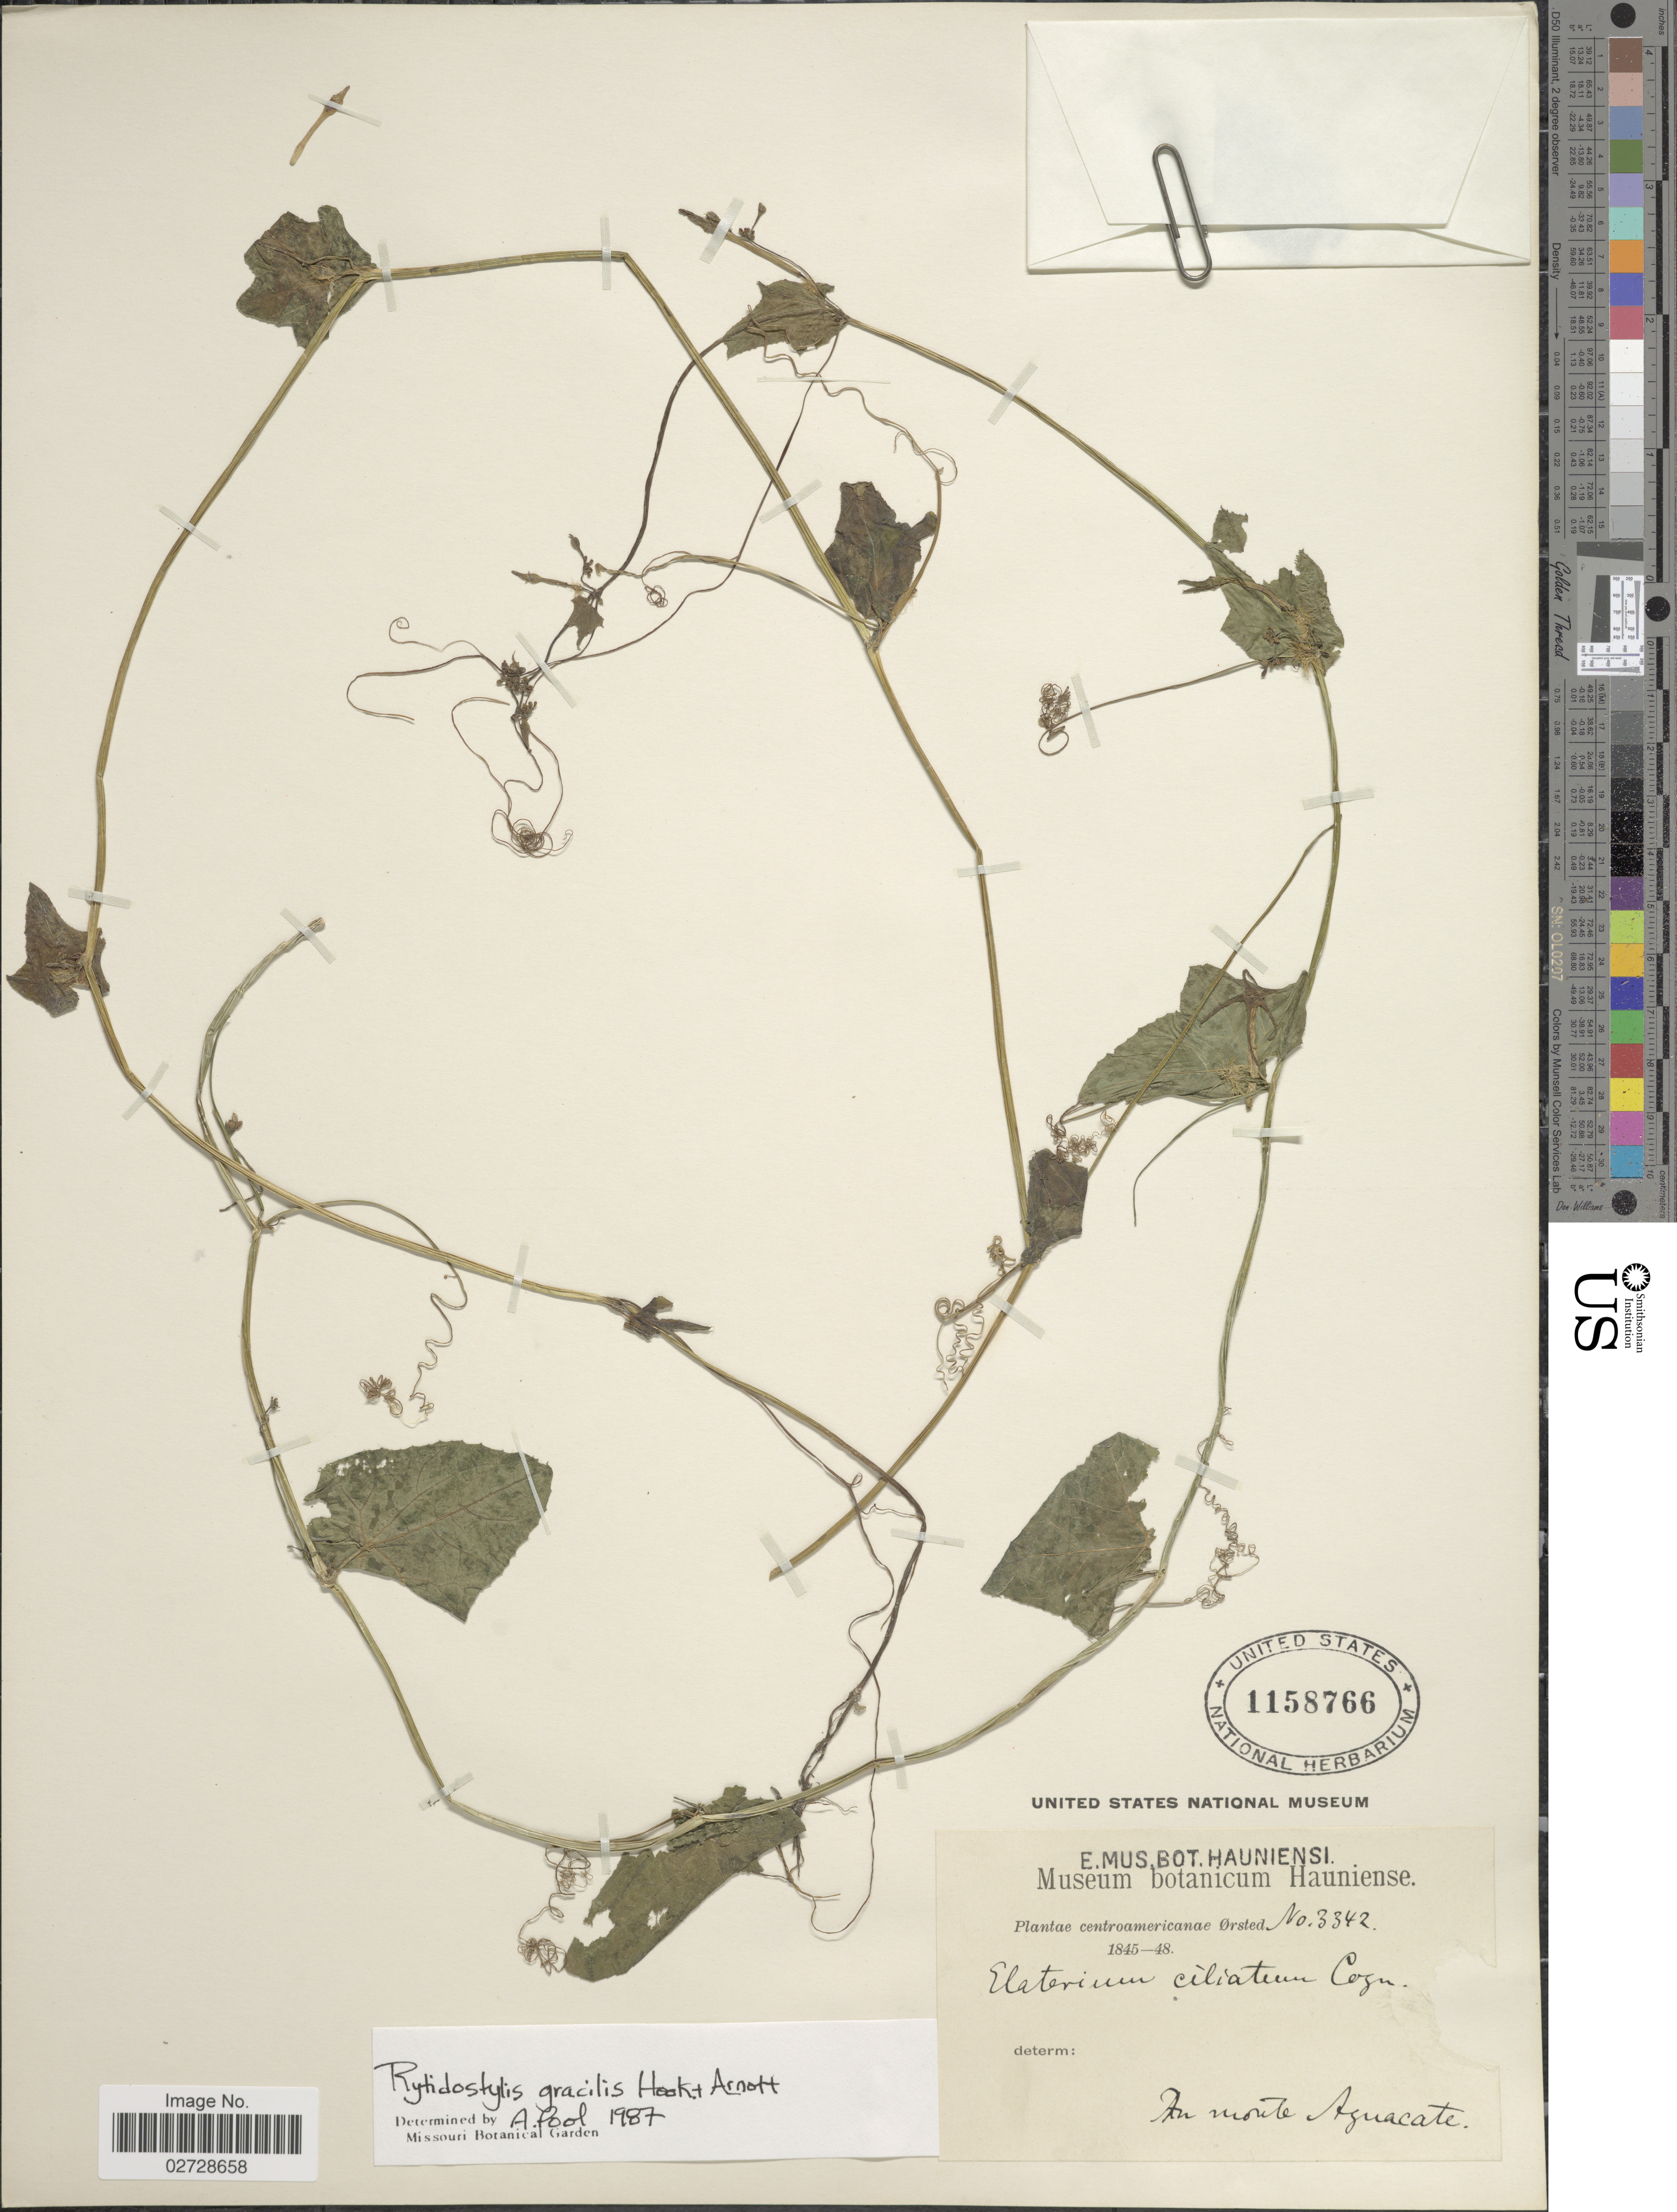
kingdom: Plantae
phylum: Tracheophyta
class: Magnoliopsida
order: Cucurbitales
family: Cucurbitaceae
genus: Cyclanthera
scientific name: Cyclanthera carthagenensis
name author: (Jacq.) H. Schaef. & S.S. Renner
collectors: Ørsted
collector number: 3342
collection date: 1845/1848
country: Costa Rica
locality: Centroamericanae, In monte Aguacate.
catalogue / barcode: US 1158766